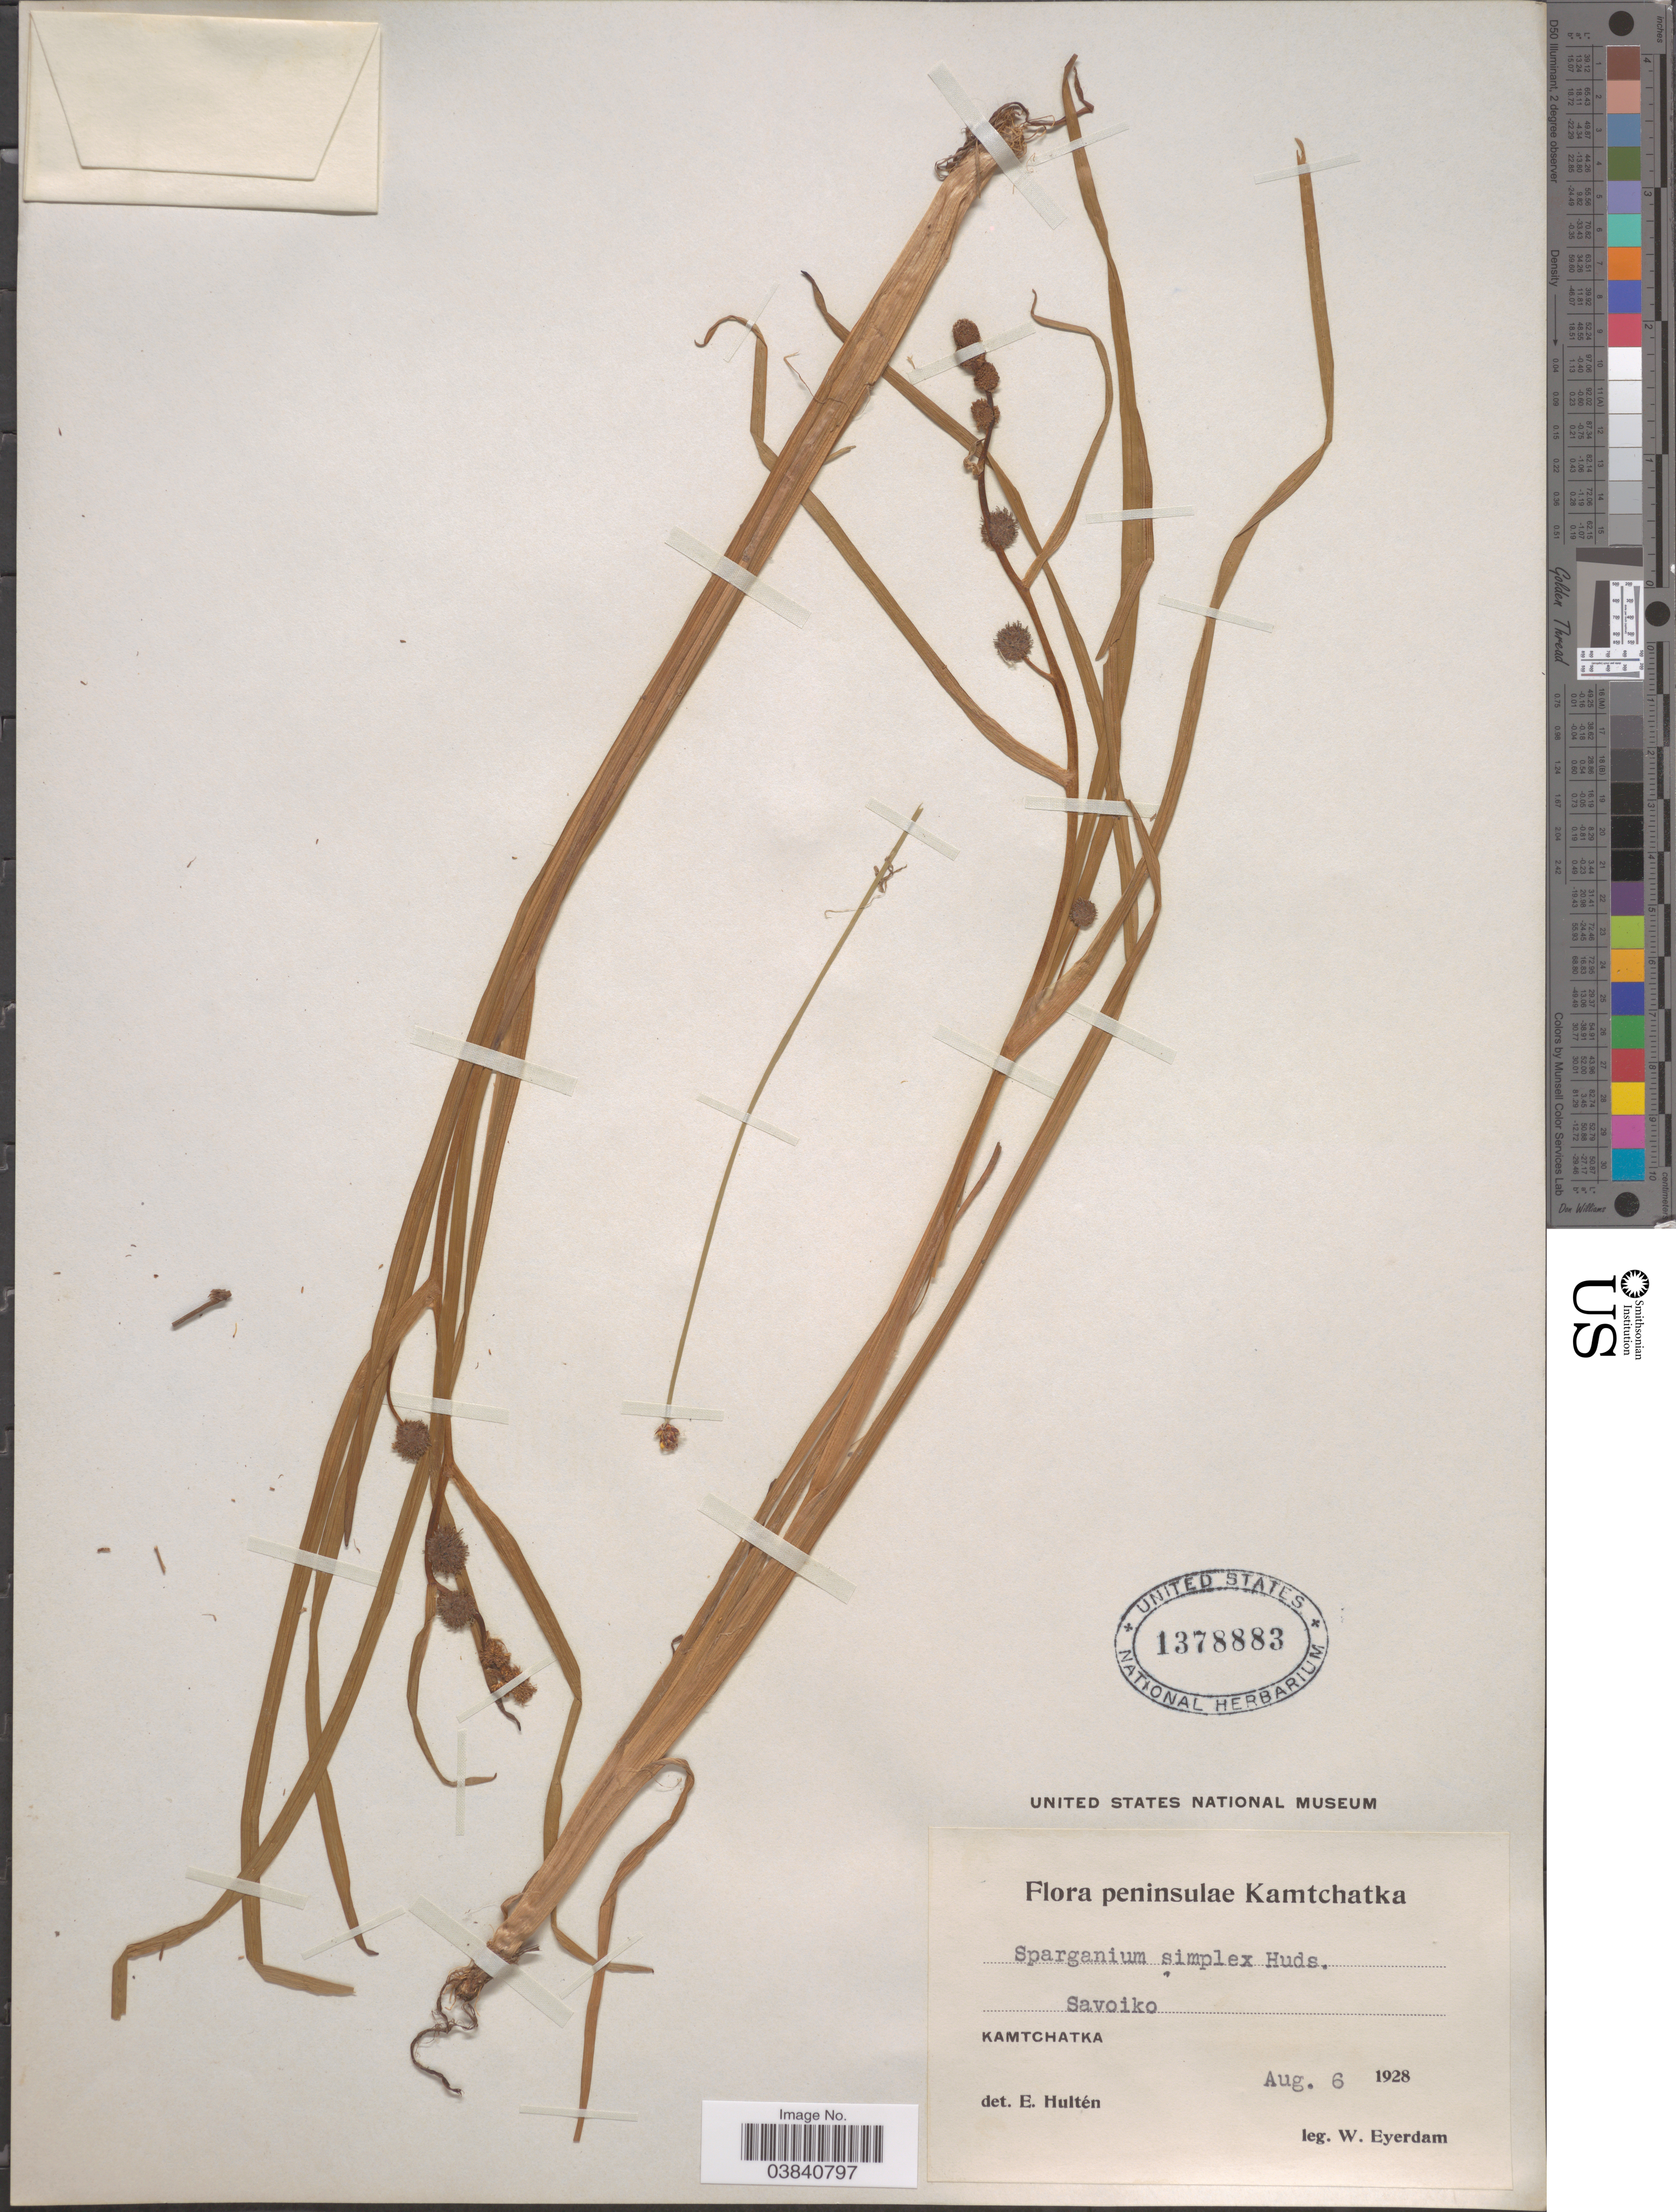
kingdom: Plantae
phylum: Tracheophyta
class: Liliopsida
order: Poales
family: Typhaceae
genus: Sparganium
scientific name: Sparganium simplex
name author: Huds.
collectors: W. J. Eyerdam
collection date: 1928-08-06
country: Russian Federation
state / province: Kamchatka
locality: Penisulae Kamtchatka. Savoiko [unsure placement]. Kamtchatka.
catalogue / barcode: US 1378883